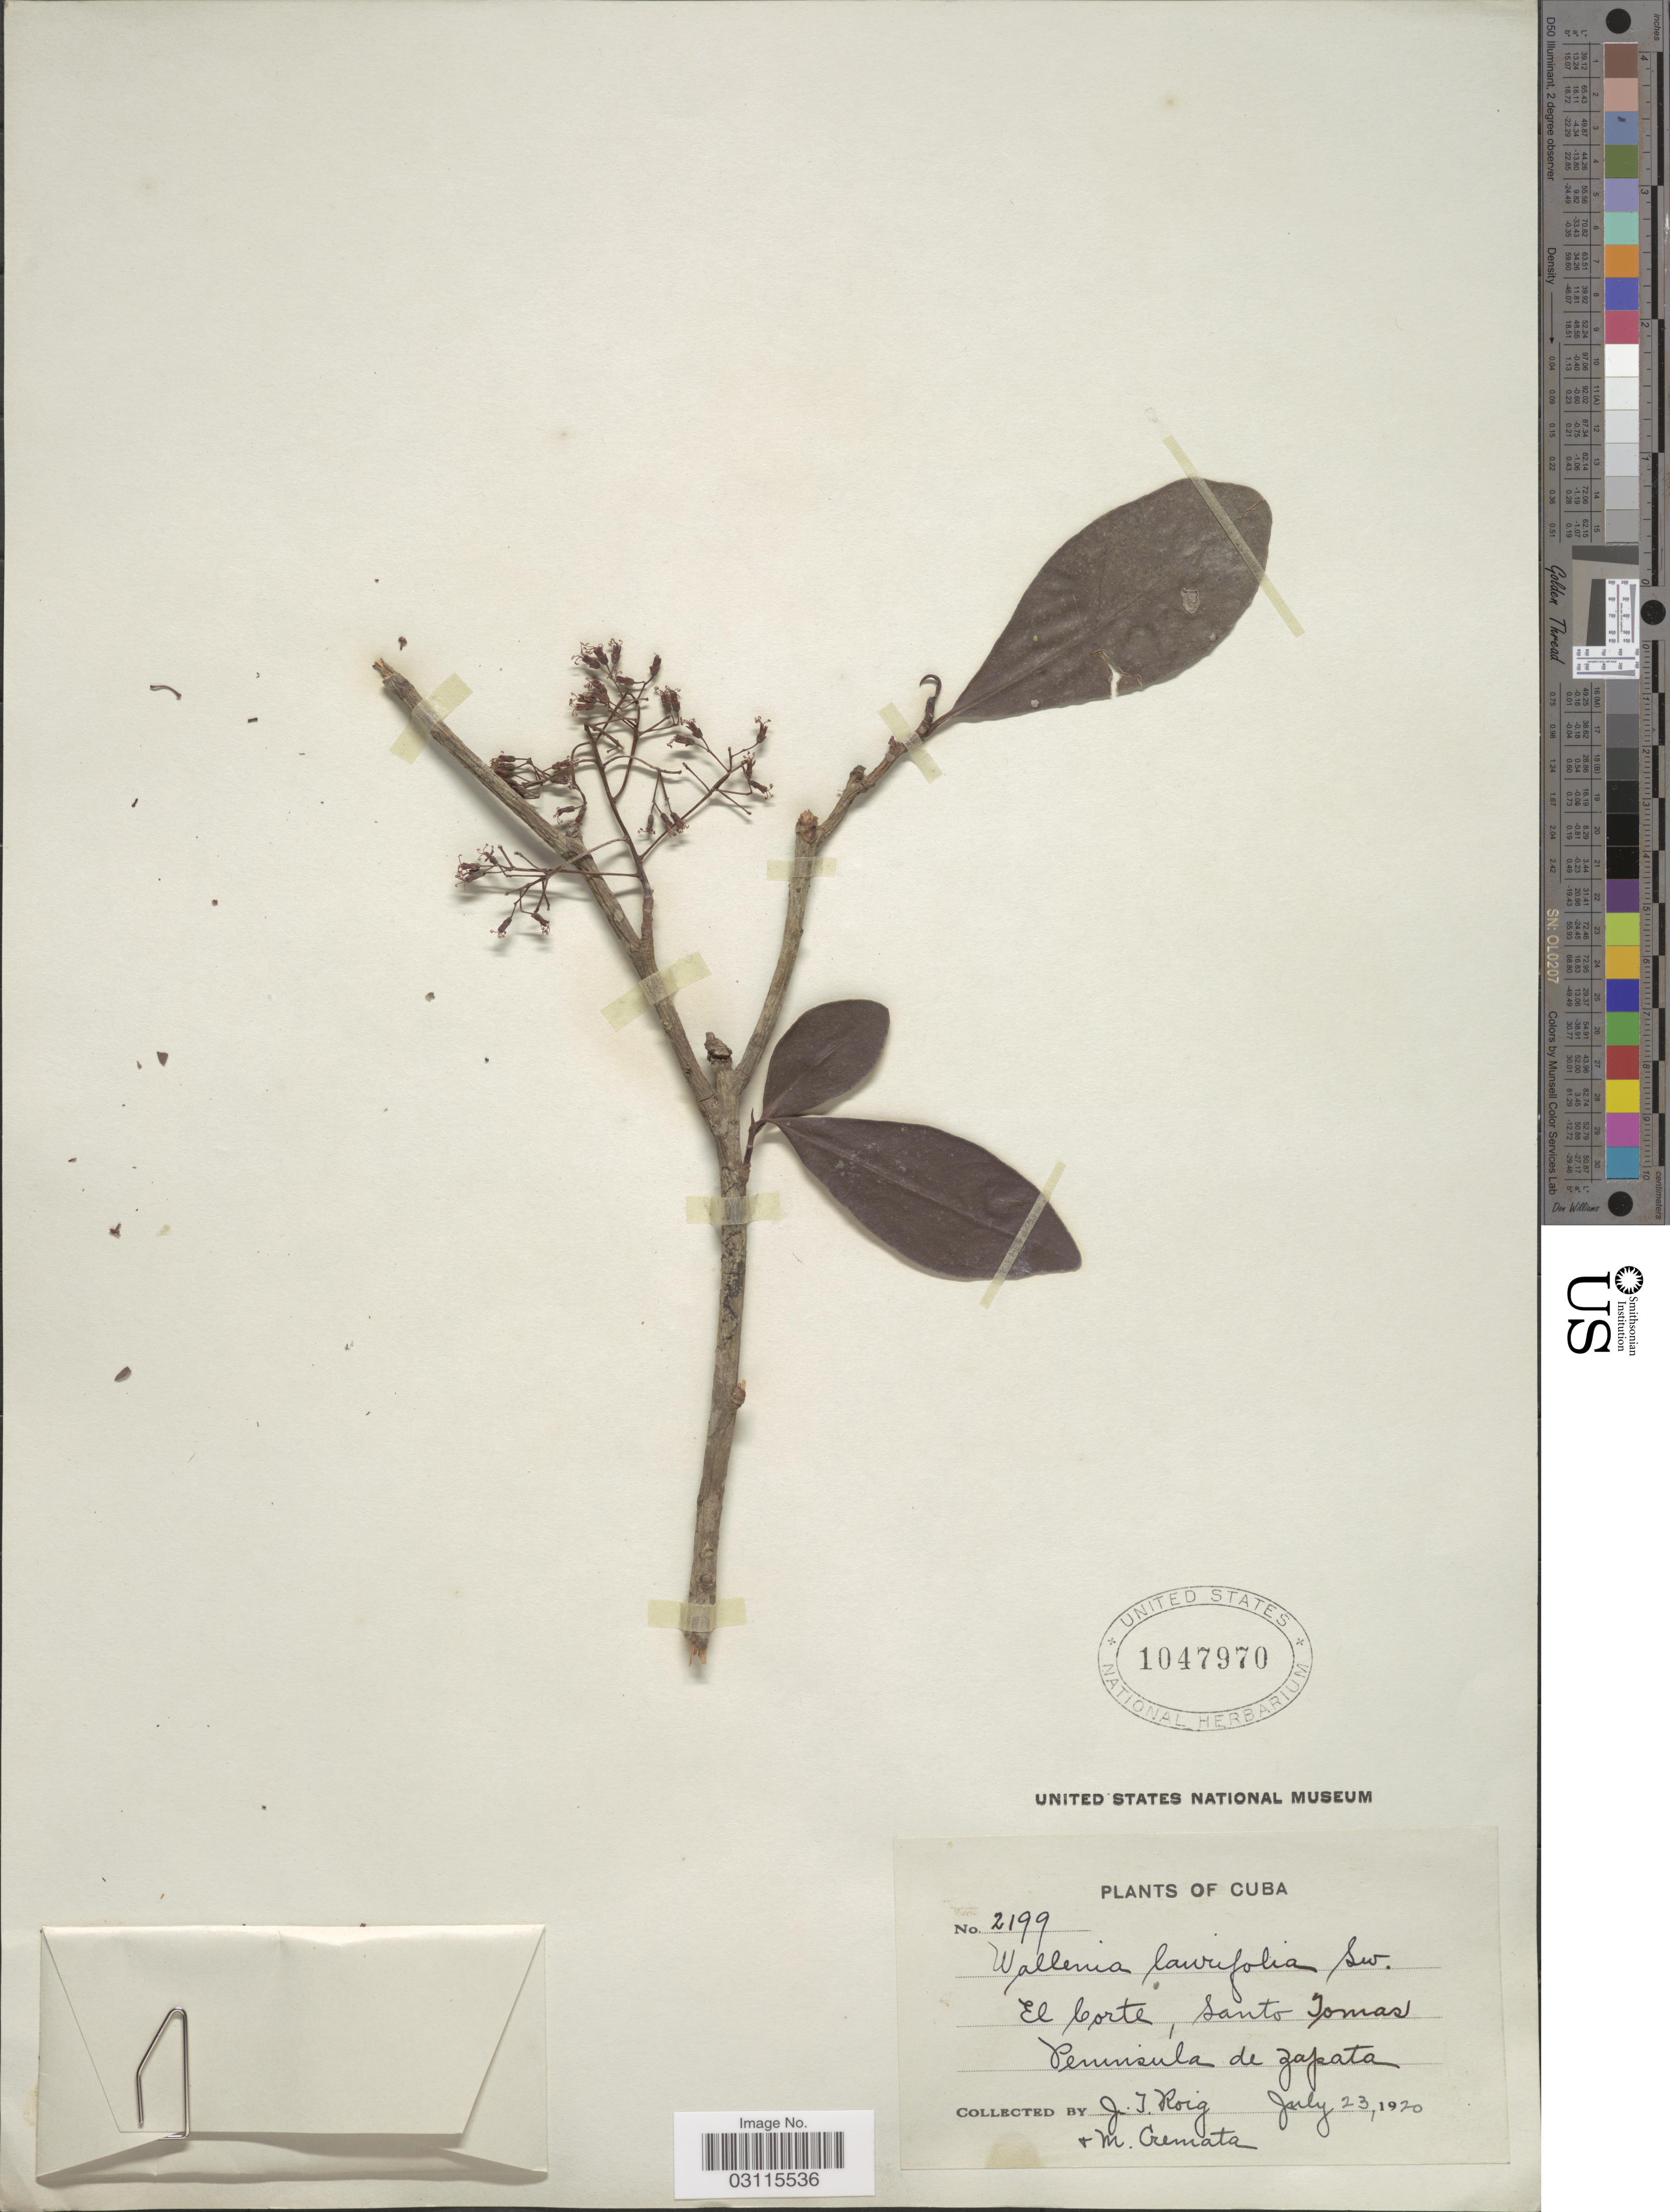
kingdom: Plantae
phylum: Tracheophyta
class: Magnoliopsida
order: Ericales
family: Primulaceae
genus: Wallenia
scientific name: Wallenia laurifolia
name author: Sw.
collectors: J. Roig & M. Cremata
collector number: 2199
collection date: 1920-07-23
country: Cuba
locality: El Corte, Santo Tomas. Peninsula de Zapata.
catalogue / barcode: US 1047970